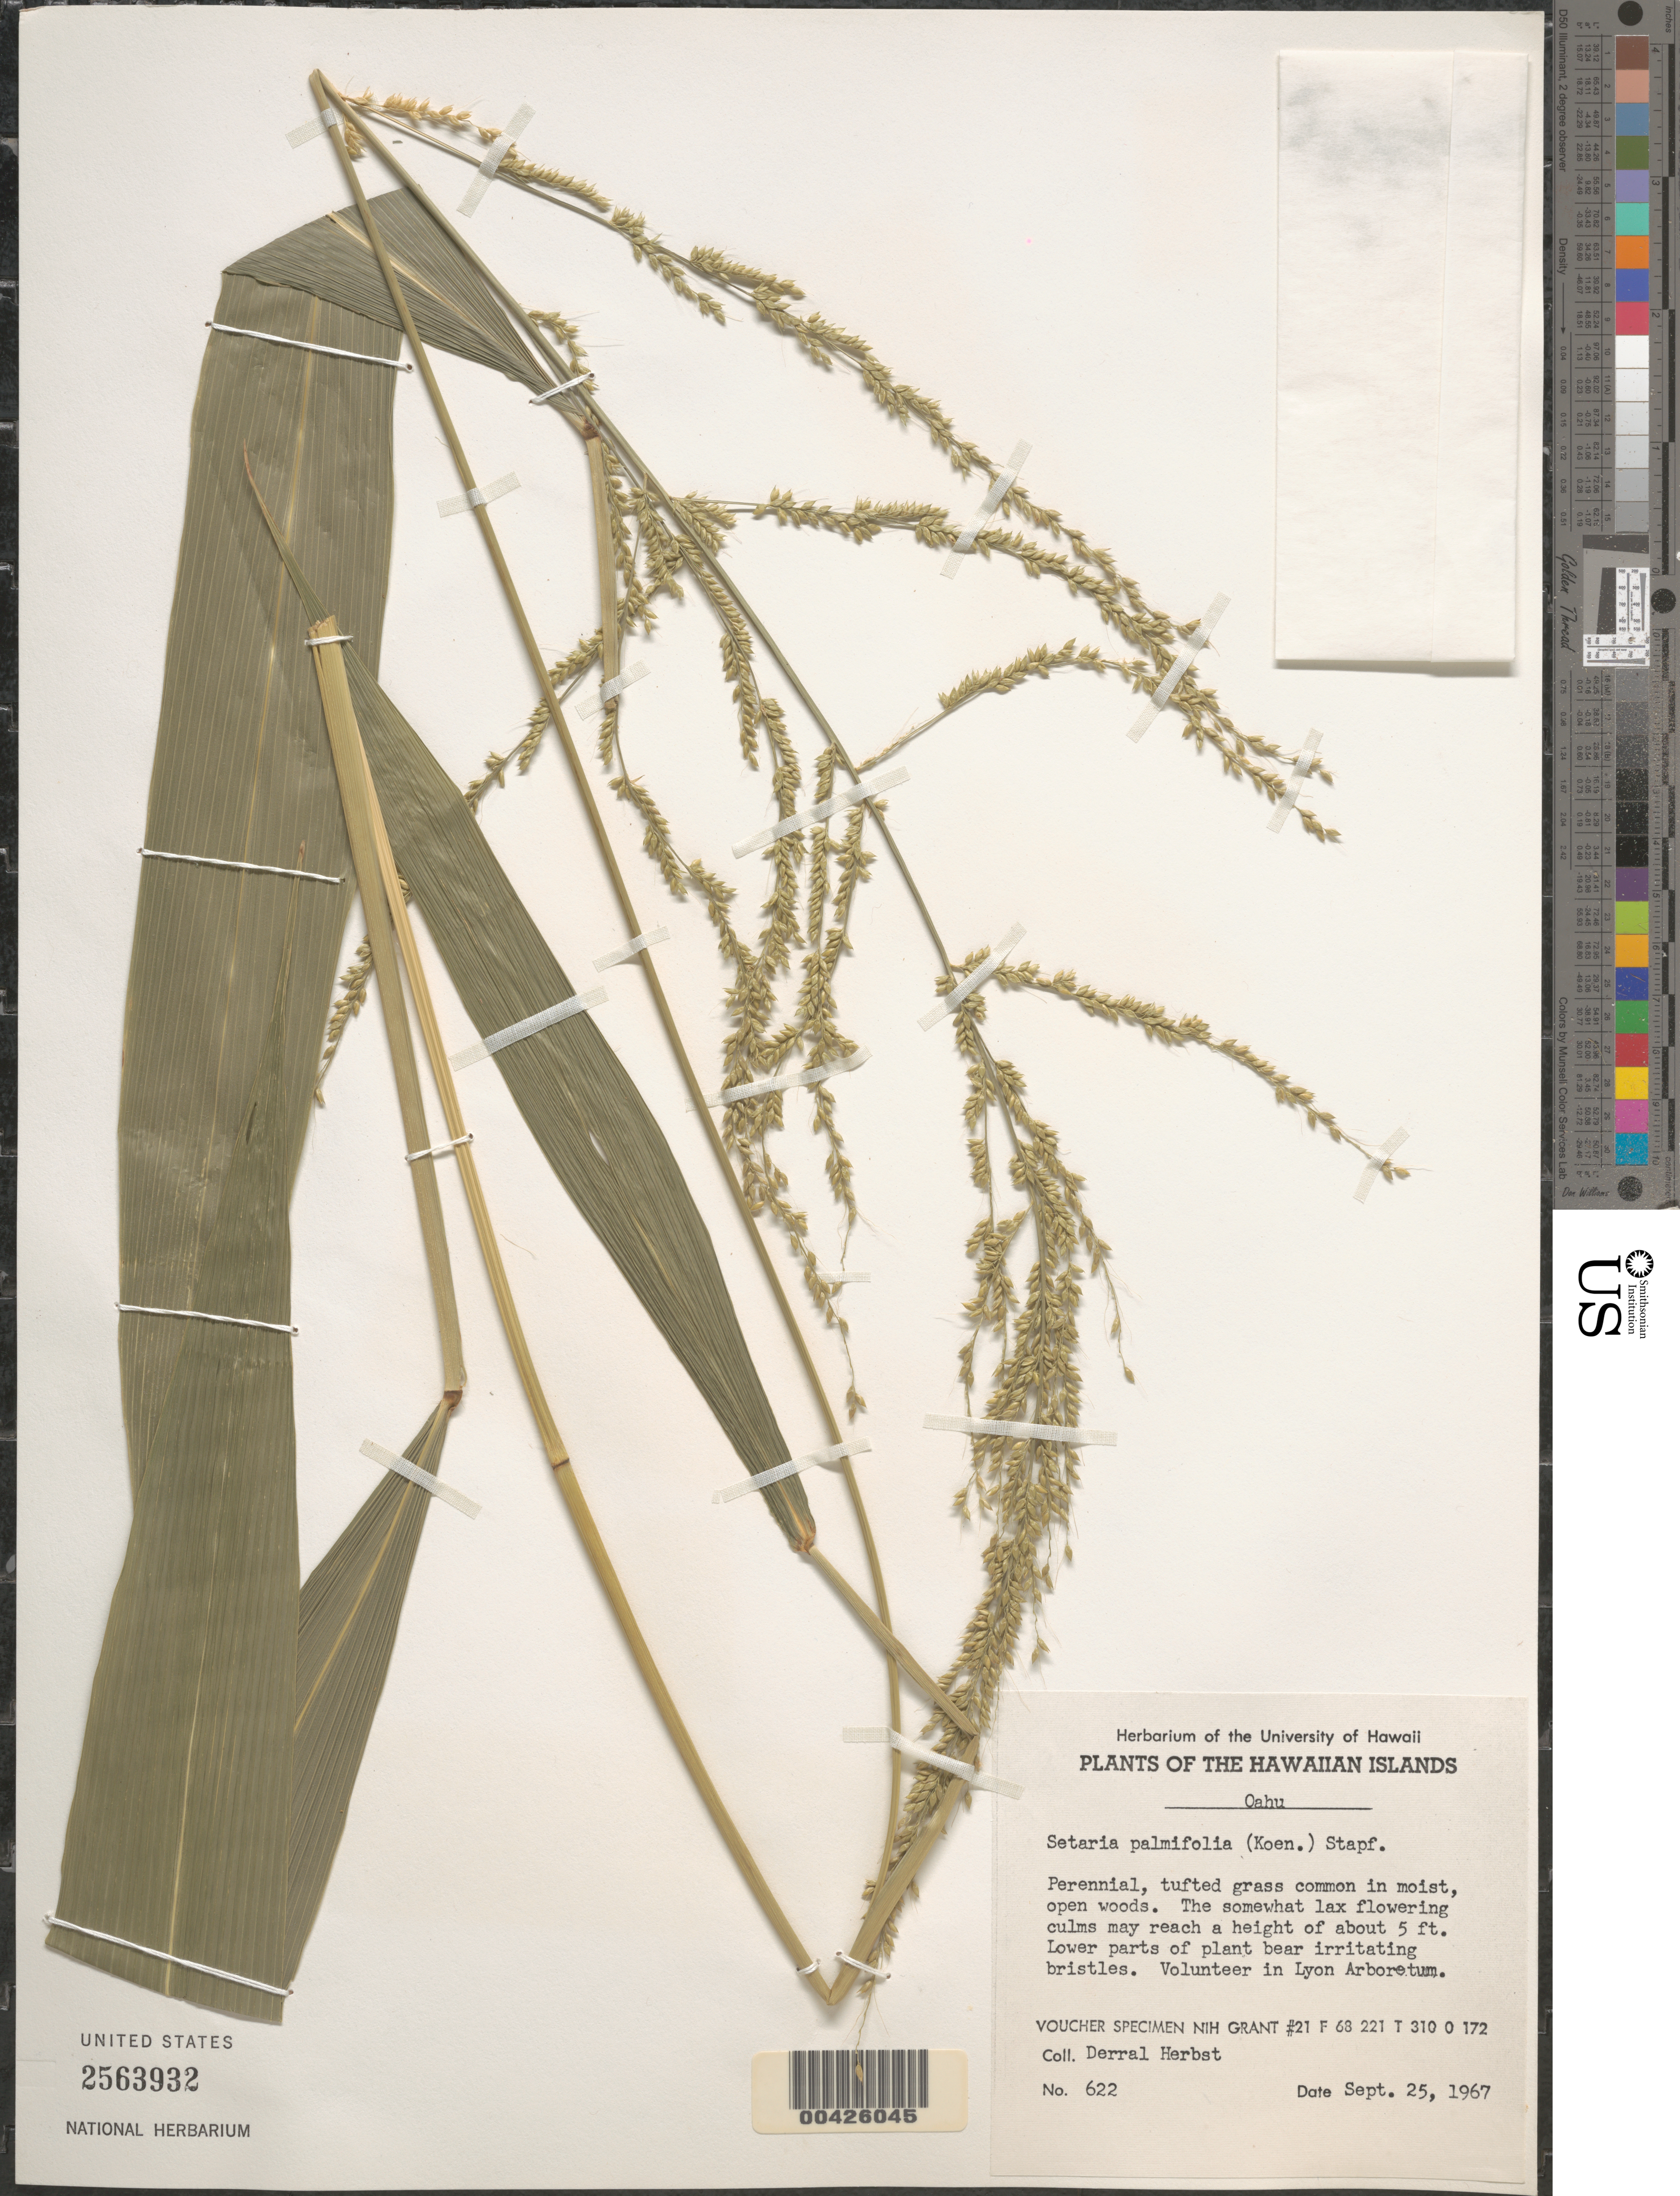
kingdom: Plantae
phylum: Tracheophyta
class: Liliopsida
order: Poales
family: Poaceae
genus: Setaria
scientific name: Setaria palmifolia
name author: (J. Koenig) Stapf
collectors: D. R. Herbst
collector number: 622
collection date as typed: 25 Sep 1967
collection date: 1967-09-25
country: United States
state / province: Hawaii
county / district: Honolulu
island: Oahu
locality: Lyon Arboretum, volunteer in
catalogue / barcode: US 2563932